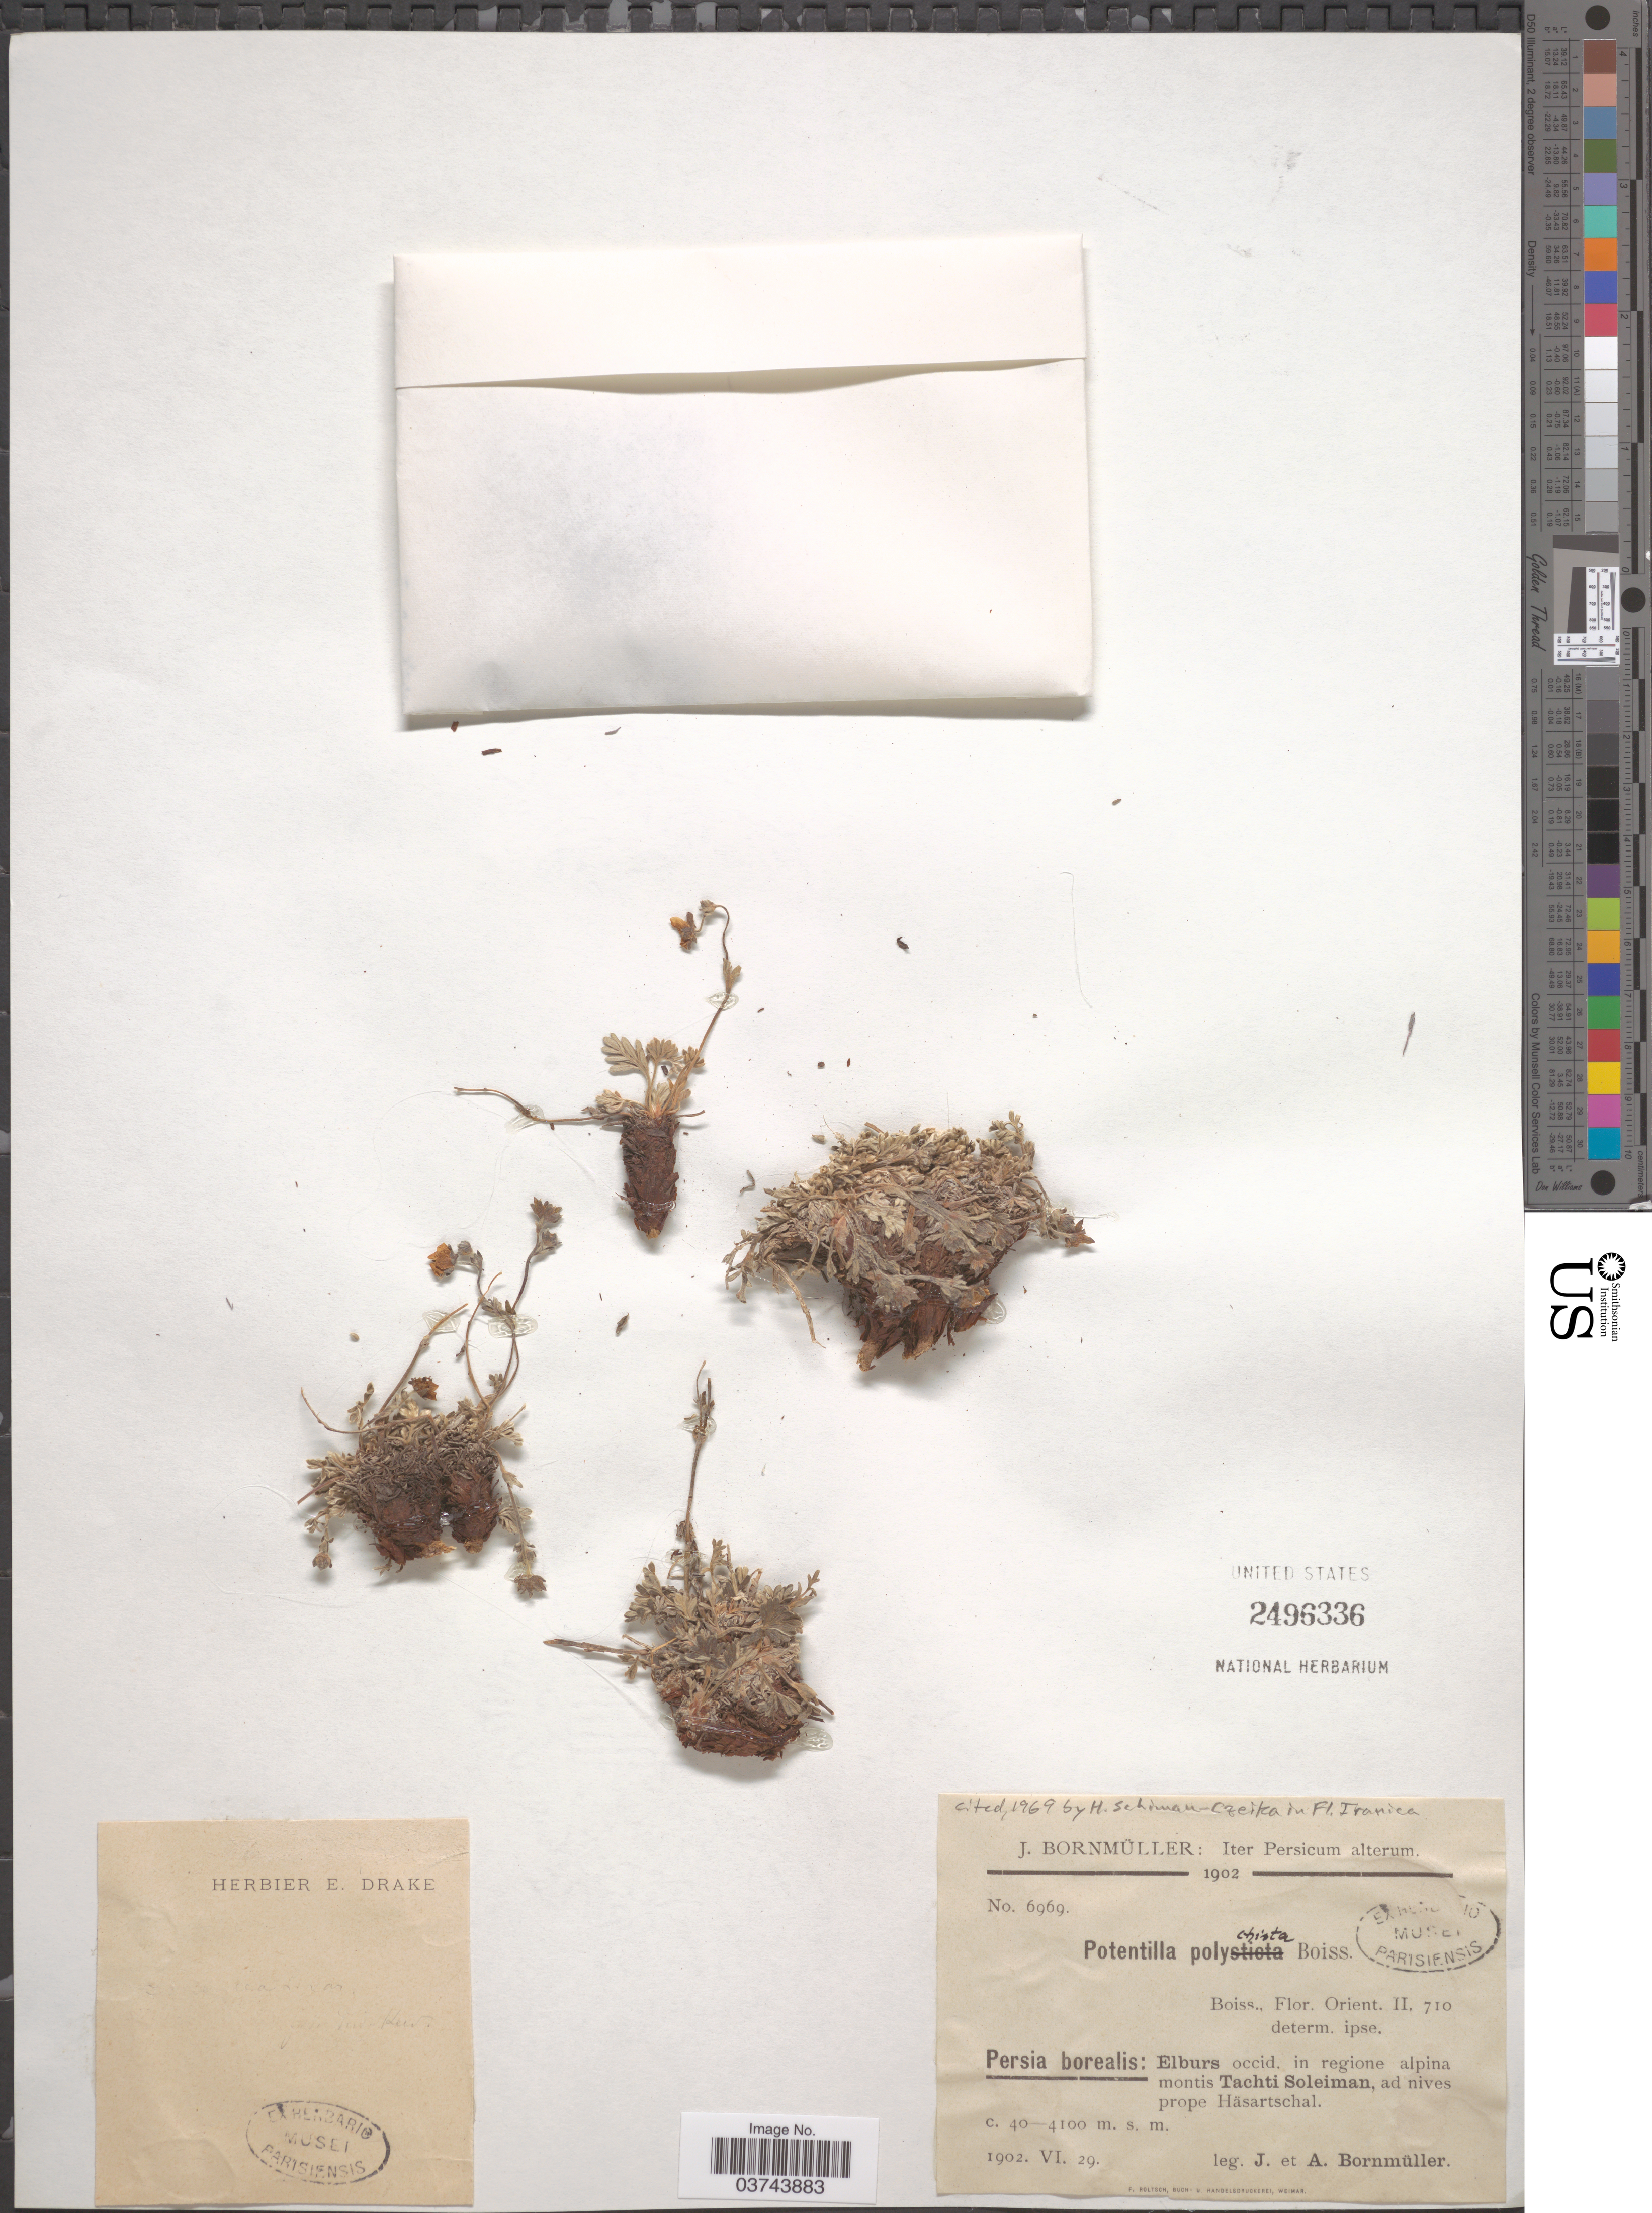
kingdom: Plantae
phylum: Tracheophyta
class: Magnoliopsida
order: Rosales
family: Rosaceae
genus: Potentilla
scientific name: Potentilla polyschista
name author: Boiss. & Hohen.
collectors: J. Bornmüller & A. Bornmüller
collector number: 6969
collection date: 1902-06-29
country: Iran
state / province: Alborz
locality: Iter Persicum alterum. [unsure placement] Persia borealis: Elburs occid. in regione alpina montis Tachti Soleiman, ad nives prope Häsartschal.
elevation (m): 4000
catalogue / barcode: US 2496336